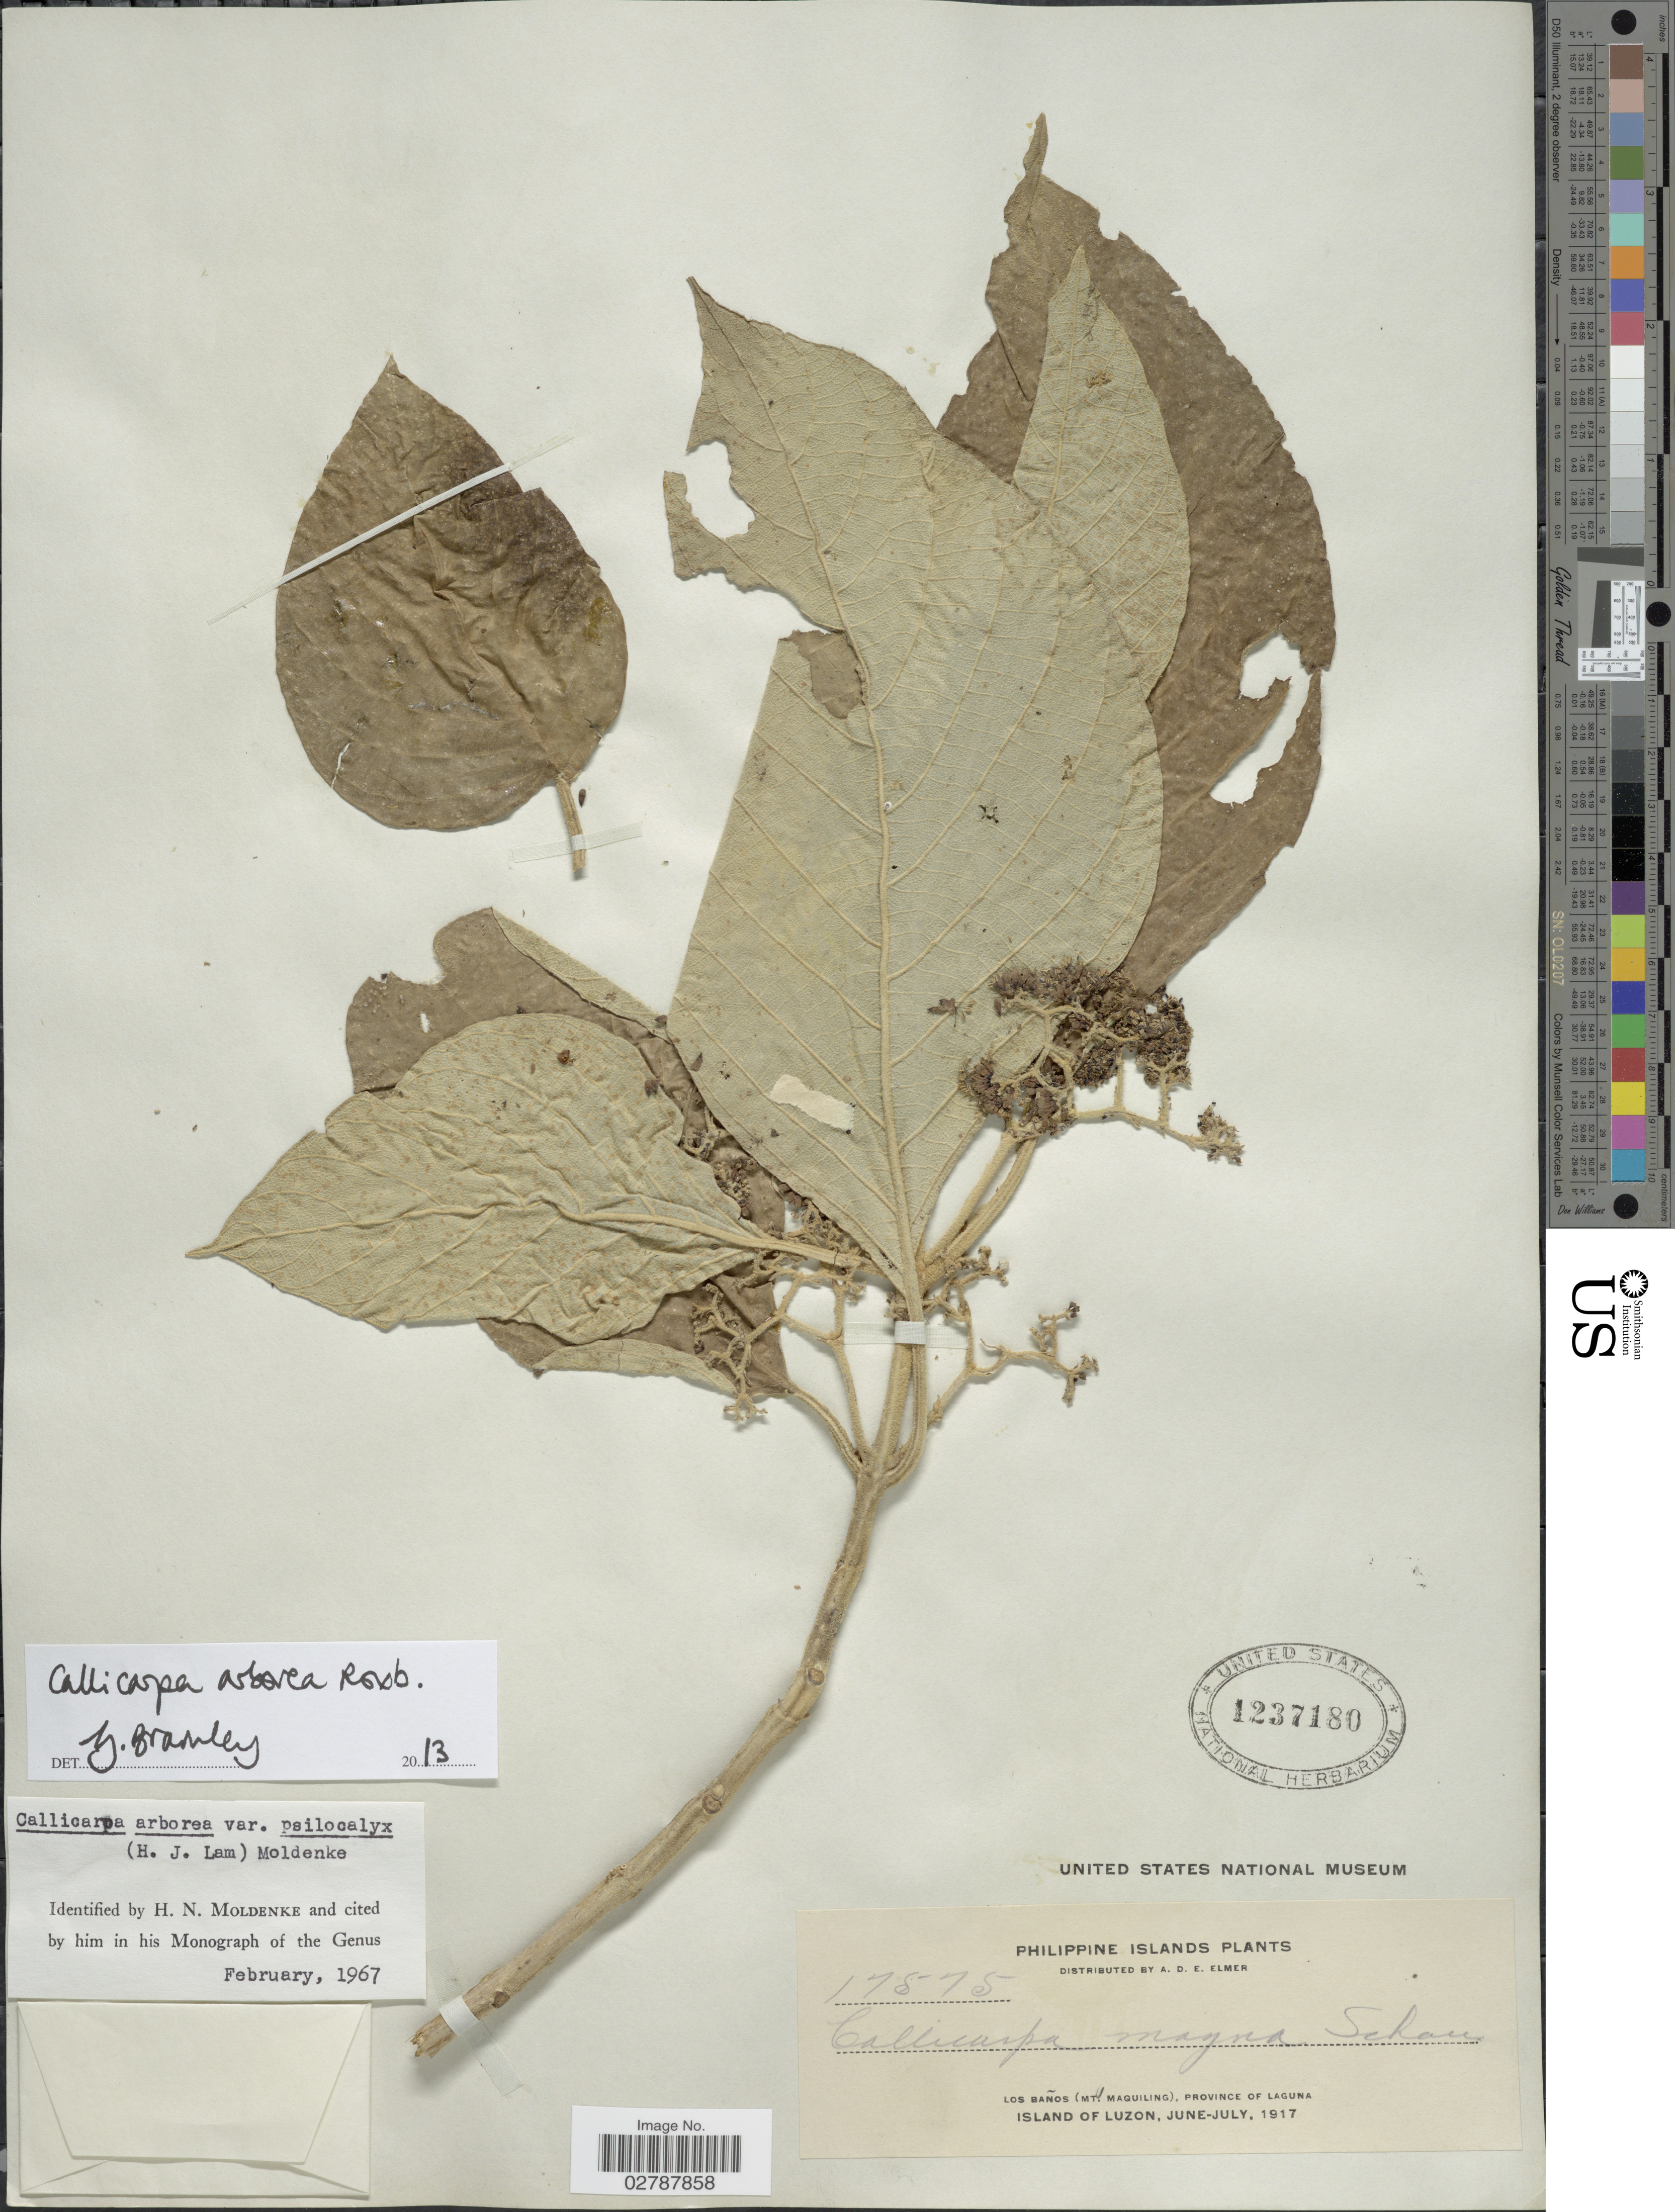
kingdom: Plantae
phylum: Tracheophyta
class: Magnoliopsida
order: Lamiales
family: Lamiaceae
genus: Callicarpa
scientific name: Callicarpa arborea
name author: Roxb.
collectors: A. D. E. Elmer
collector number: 17575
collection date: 1917-06/1917-07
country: Philippines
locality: Philippine Islands. Los Baños (Mt. Maquiling), Province of Laguna. Island of Luzon.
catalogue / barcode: US 1237180